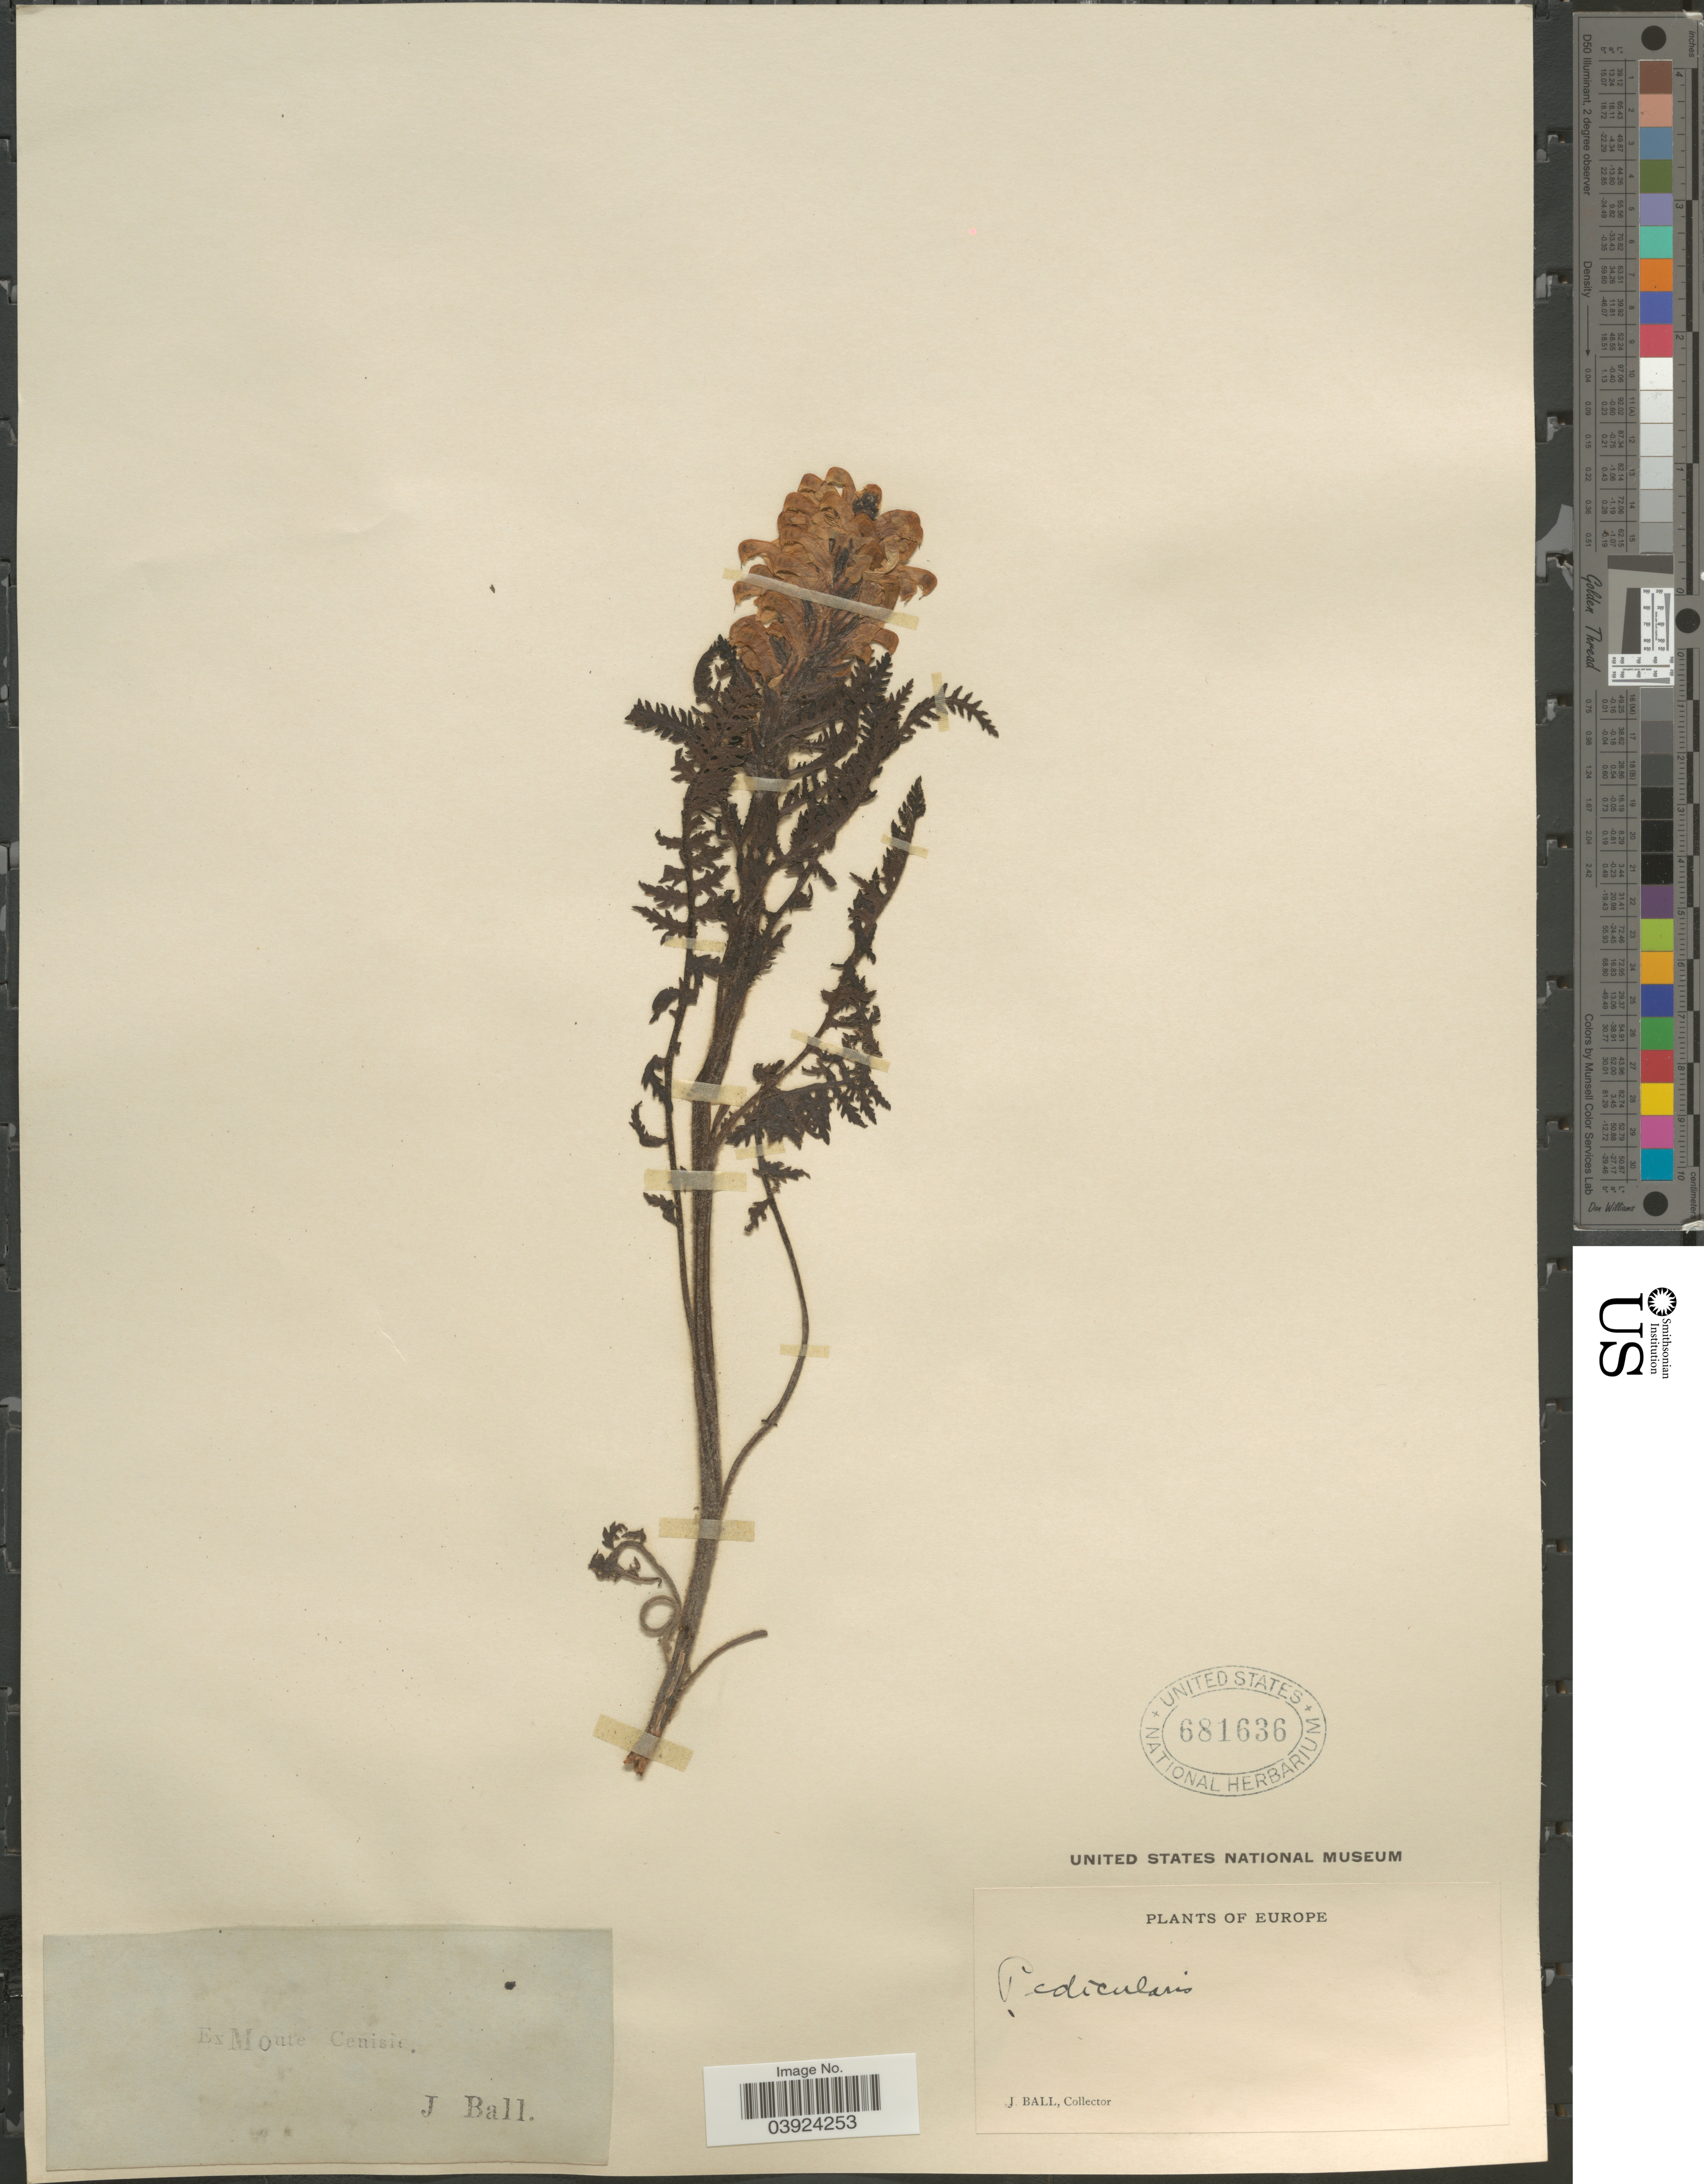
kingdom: Plantae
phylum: Tracheophyta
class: Magnoliopsida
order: Lamiales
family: Orobanchaceae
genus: Pedicularis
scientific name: Pedicularis sp.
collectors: J. Ball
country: Italy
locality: Ex Monte Cenisio, Europe.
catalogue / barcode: US 681636